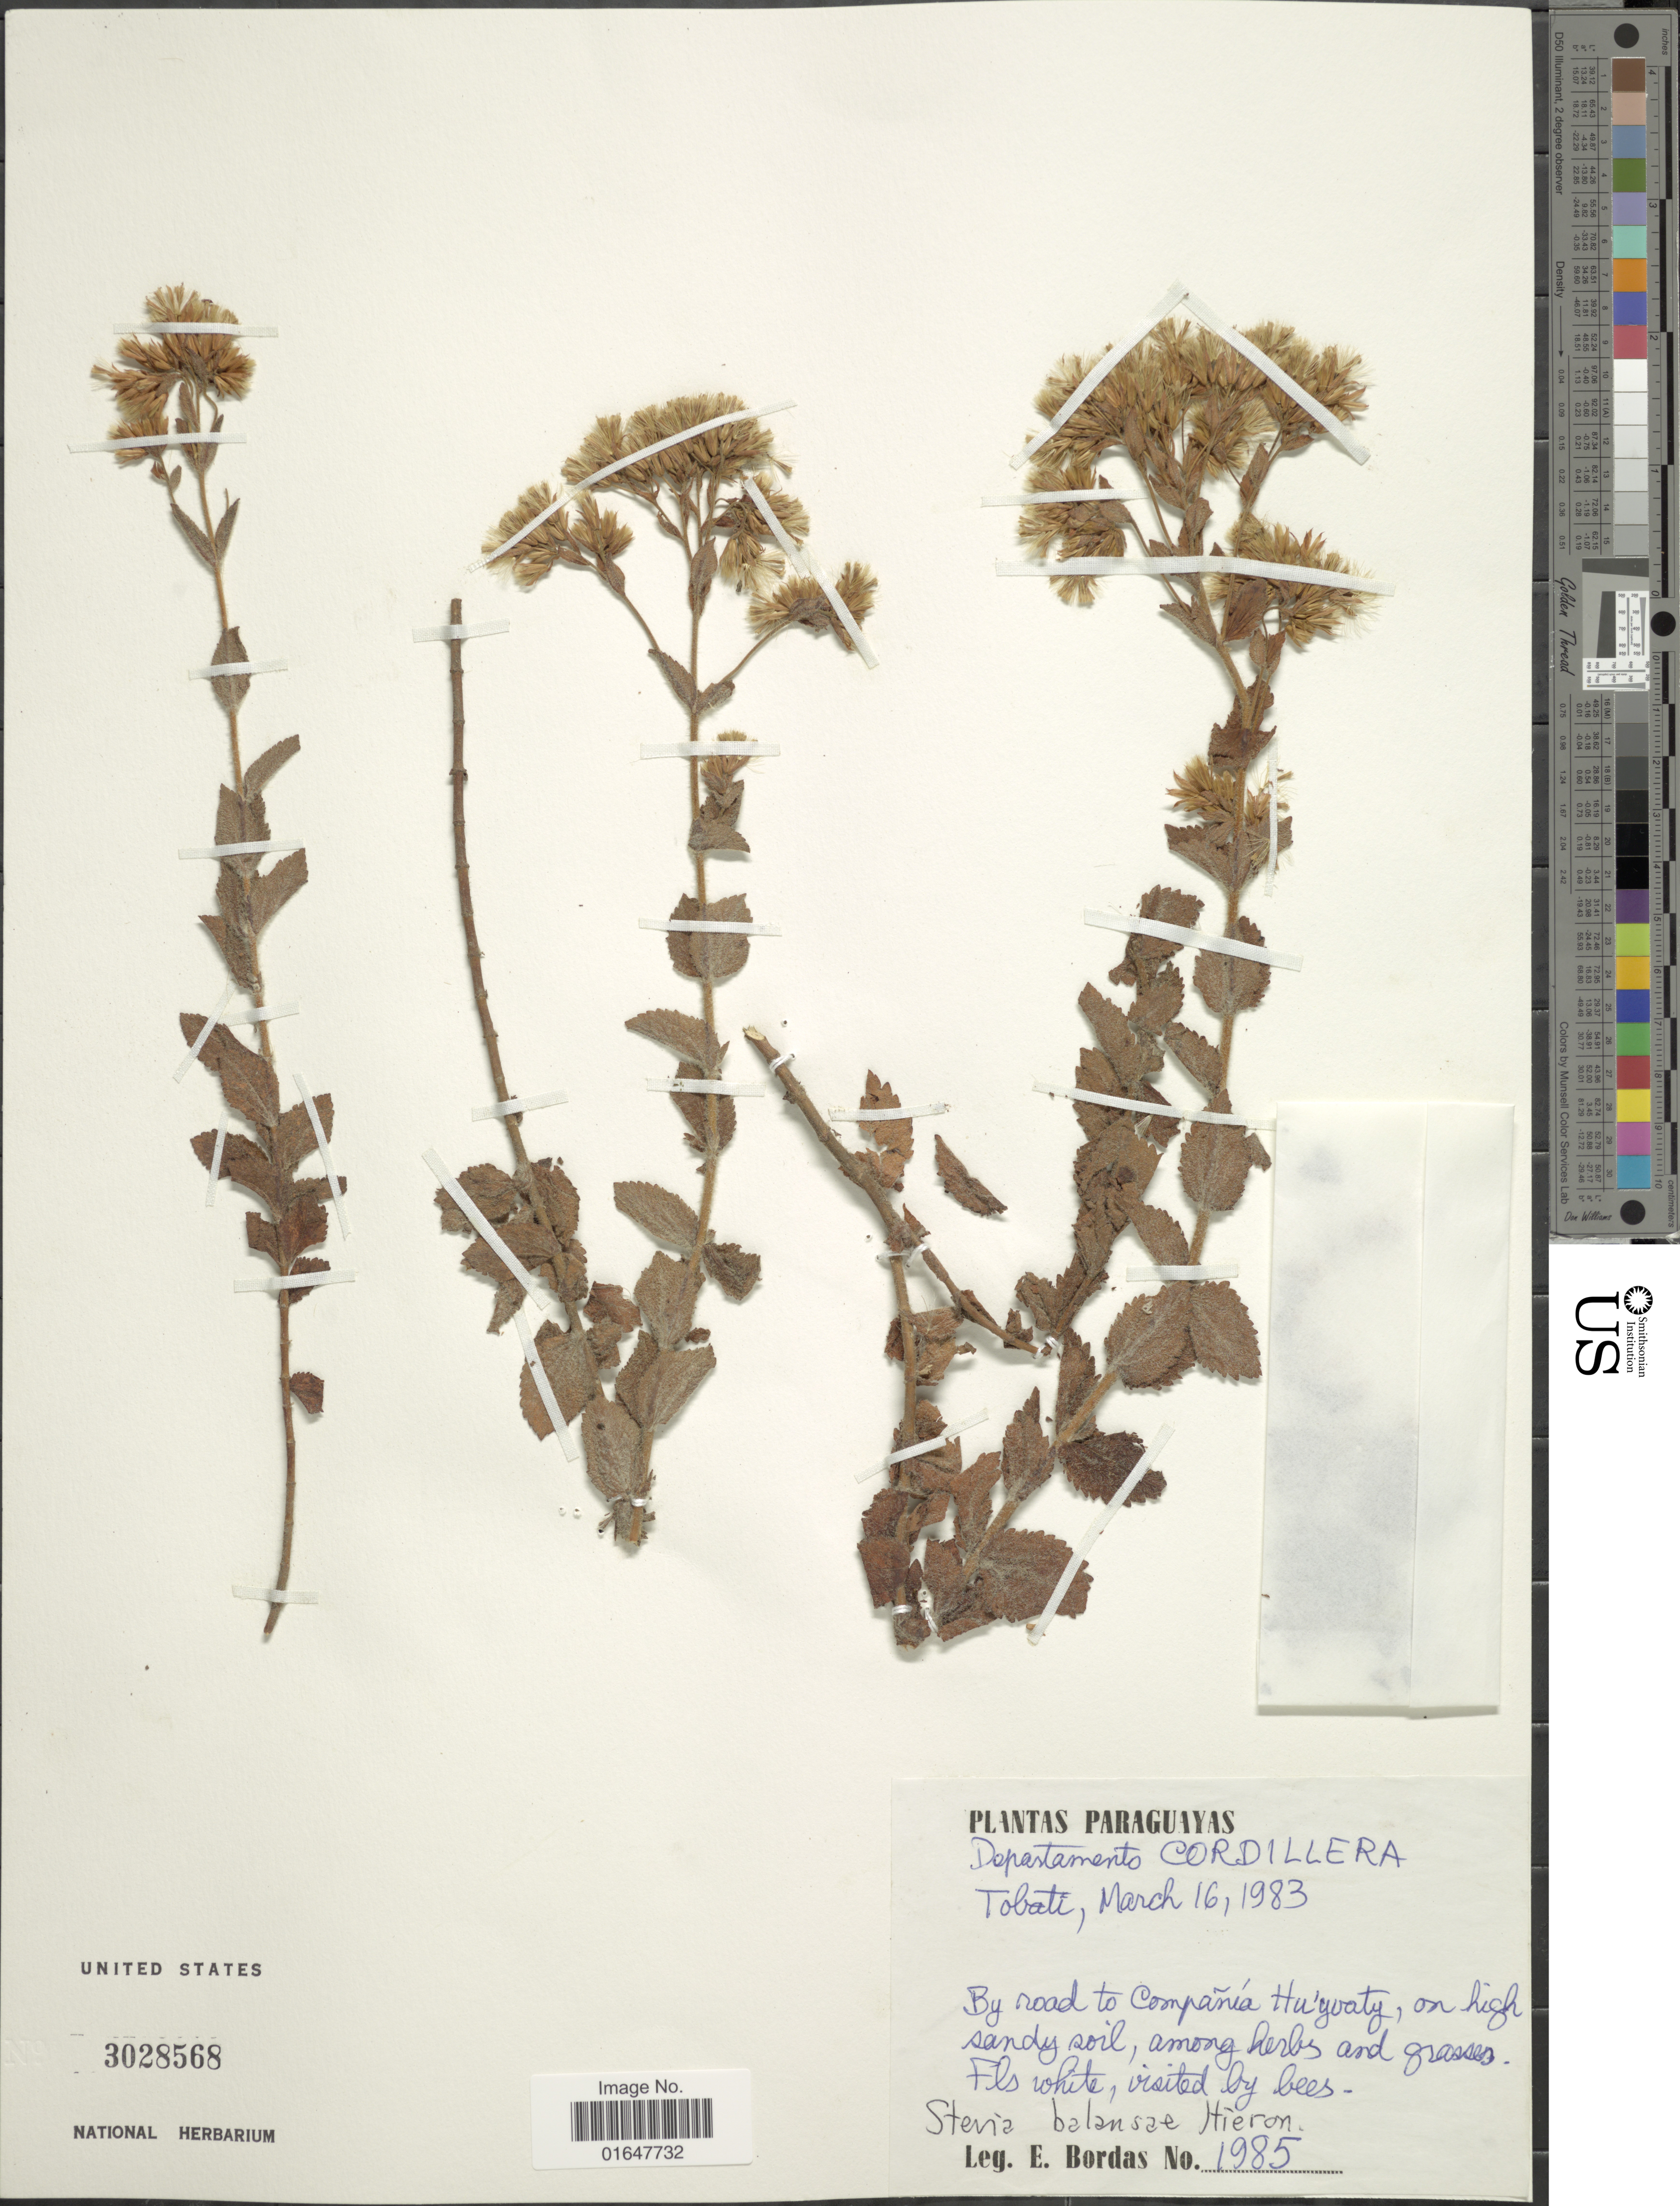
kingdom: Plantae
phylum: Tracheophyta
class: Magnoliopsida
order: Asterales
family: Asteraceae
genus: Stevia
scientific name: Stevia balansae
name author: Hieron.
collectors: E. Bordas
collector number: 1985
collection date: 1983-03-16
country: Paraguay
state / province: Cordillera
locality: Paraguayas, by road to Compania Hu'yvaty.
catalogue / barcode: US 3028568